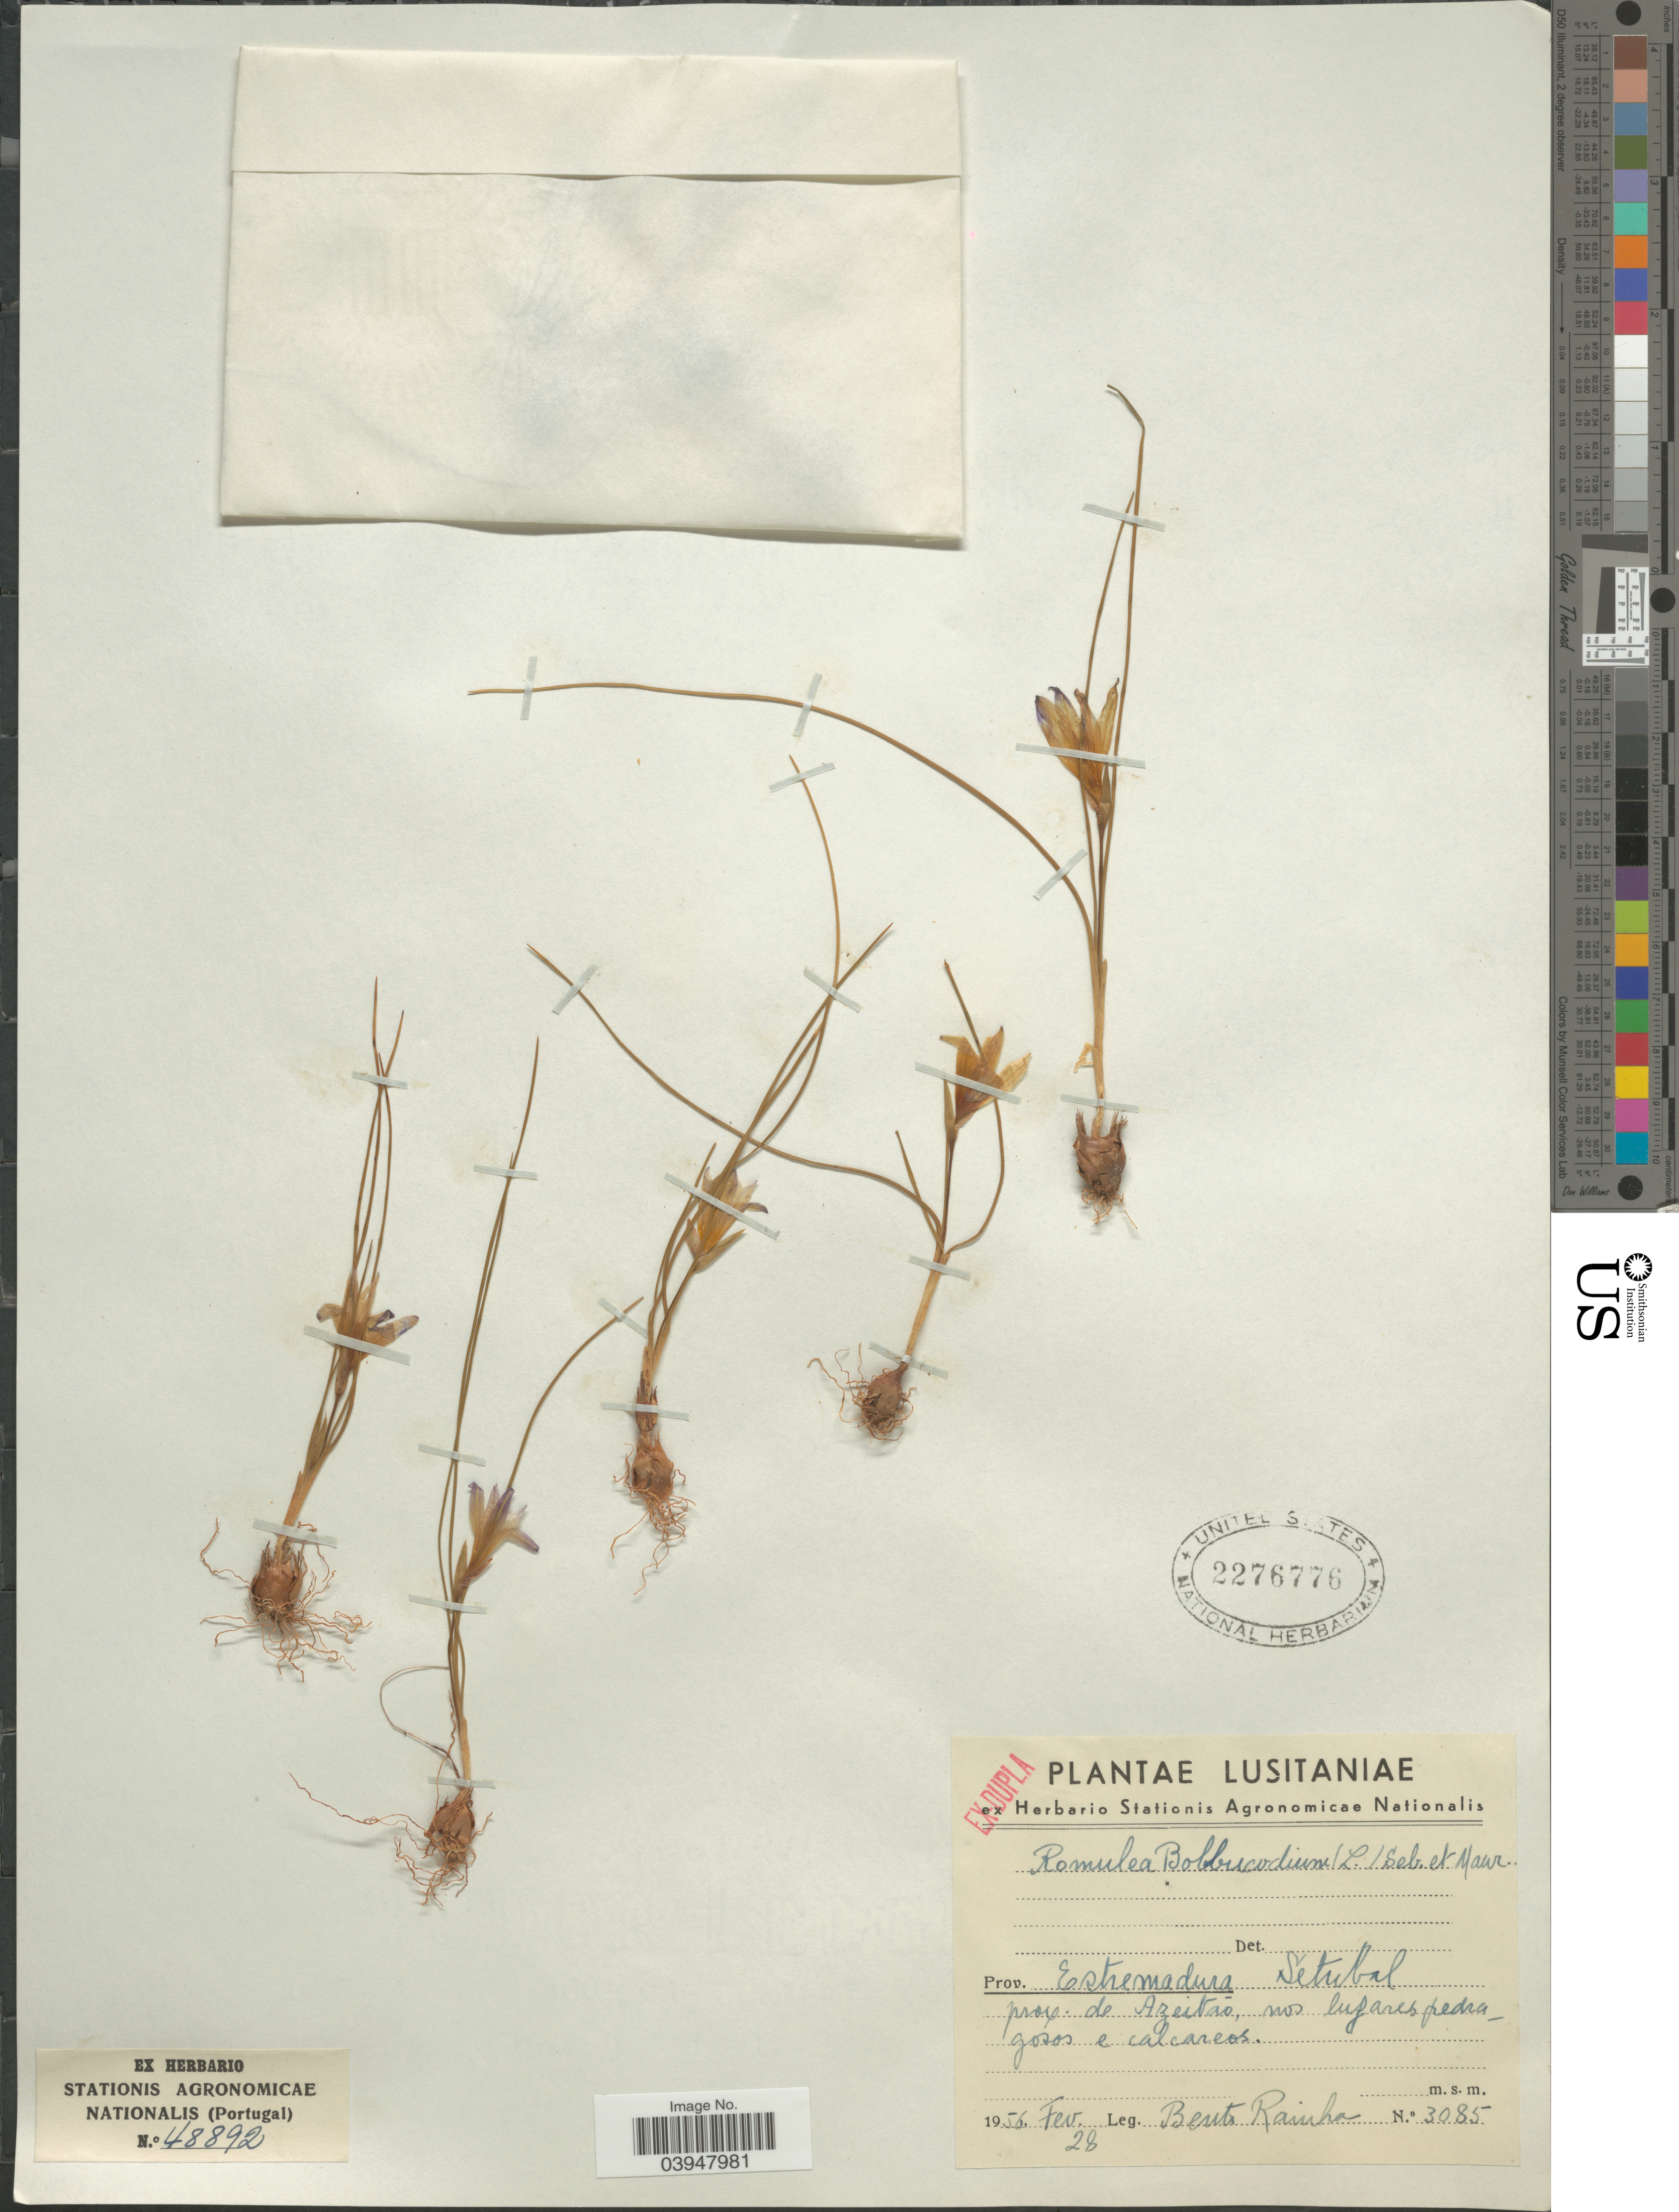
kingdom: Plantae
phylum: Tracheophyta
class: Liliopsida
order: Asparagales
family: Iridaceae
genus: Romulea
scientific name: Romulea bulbocodium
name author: (L.) Sebast. & Mauri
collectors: B. Rainha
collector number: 3085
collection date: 1956-02-28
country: Portugal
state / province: Setubal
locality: Prov. Estremadura. Prox. de Azeitío, nos luzares pedragos e calcareos.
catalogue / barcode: US 2276776